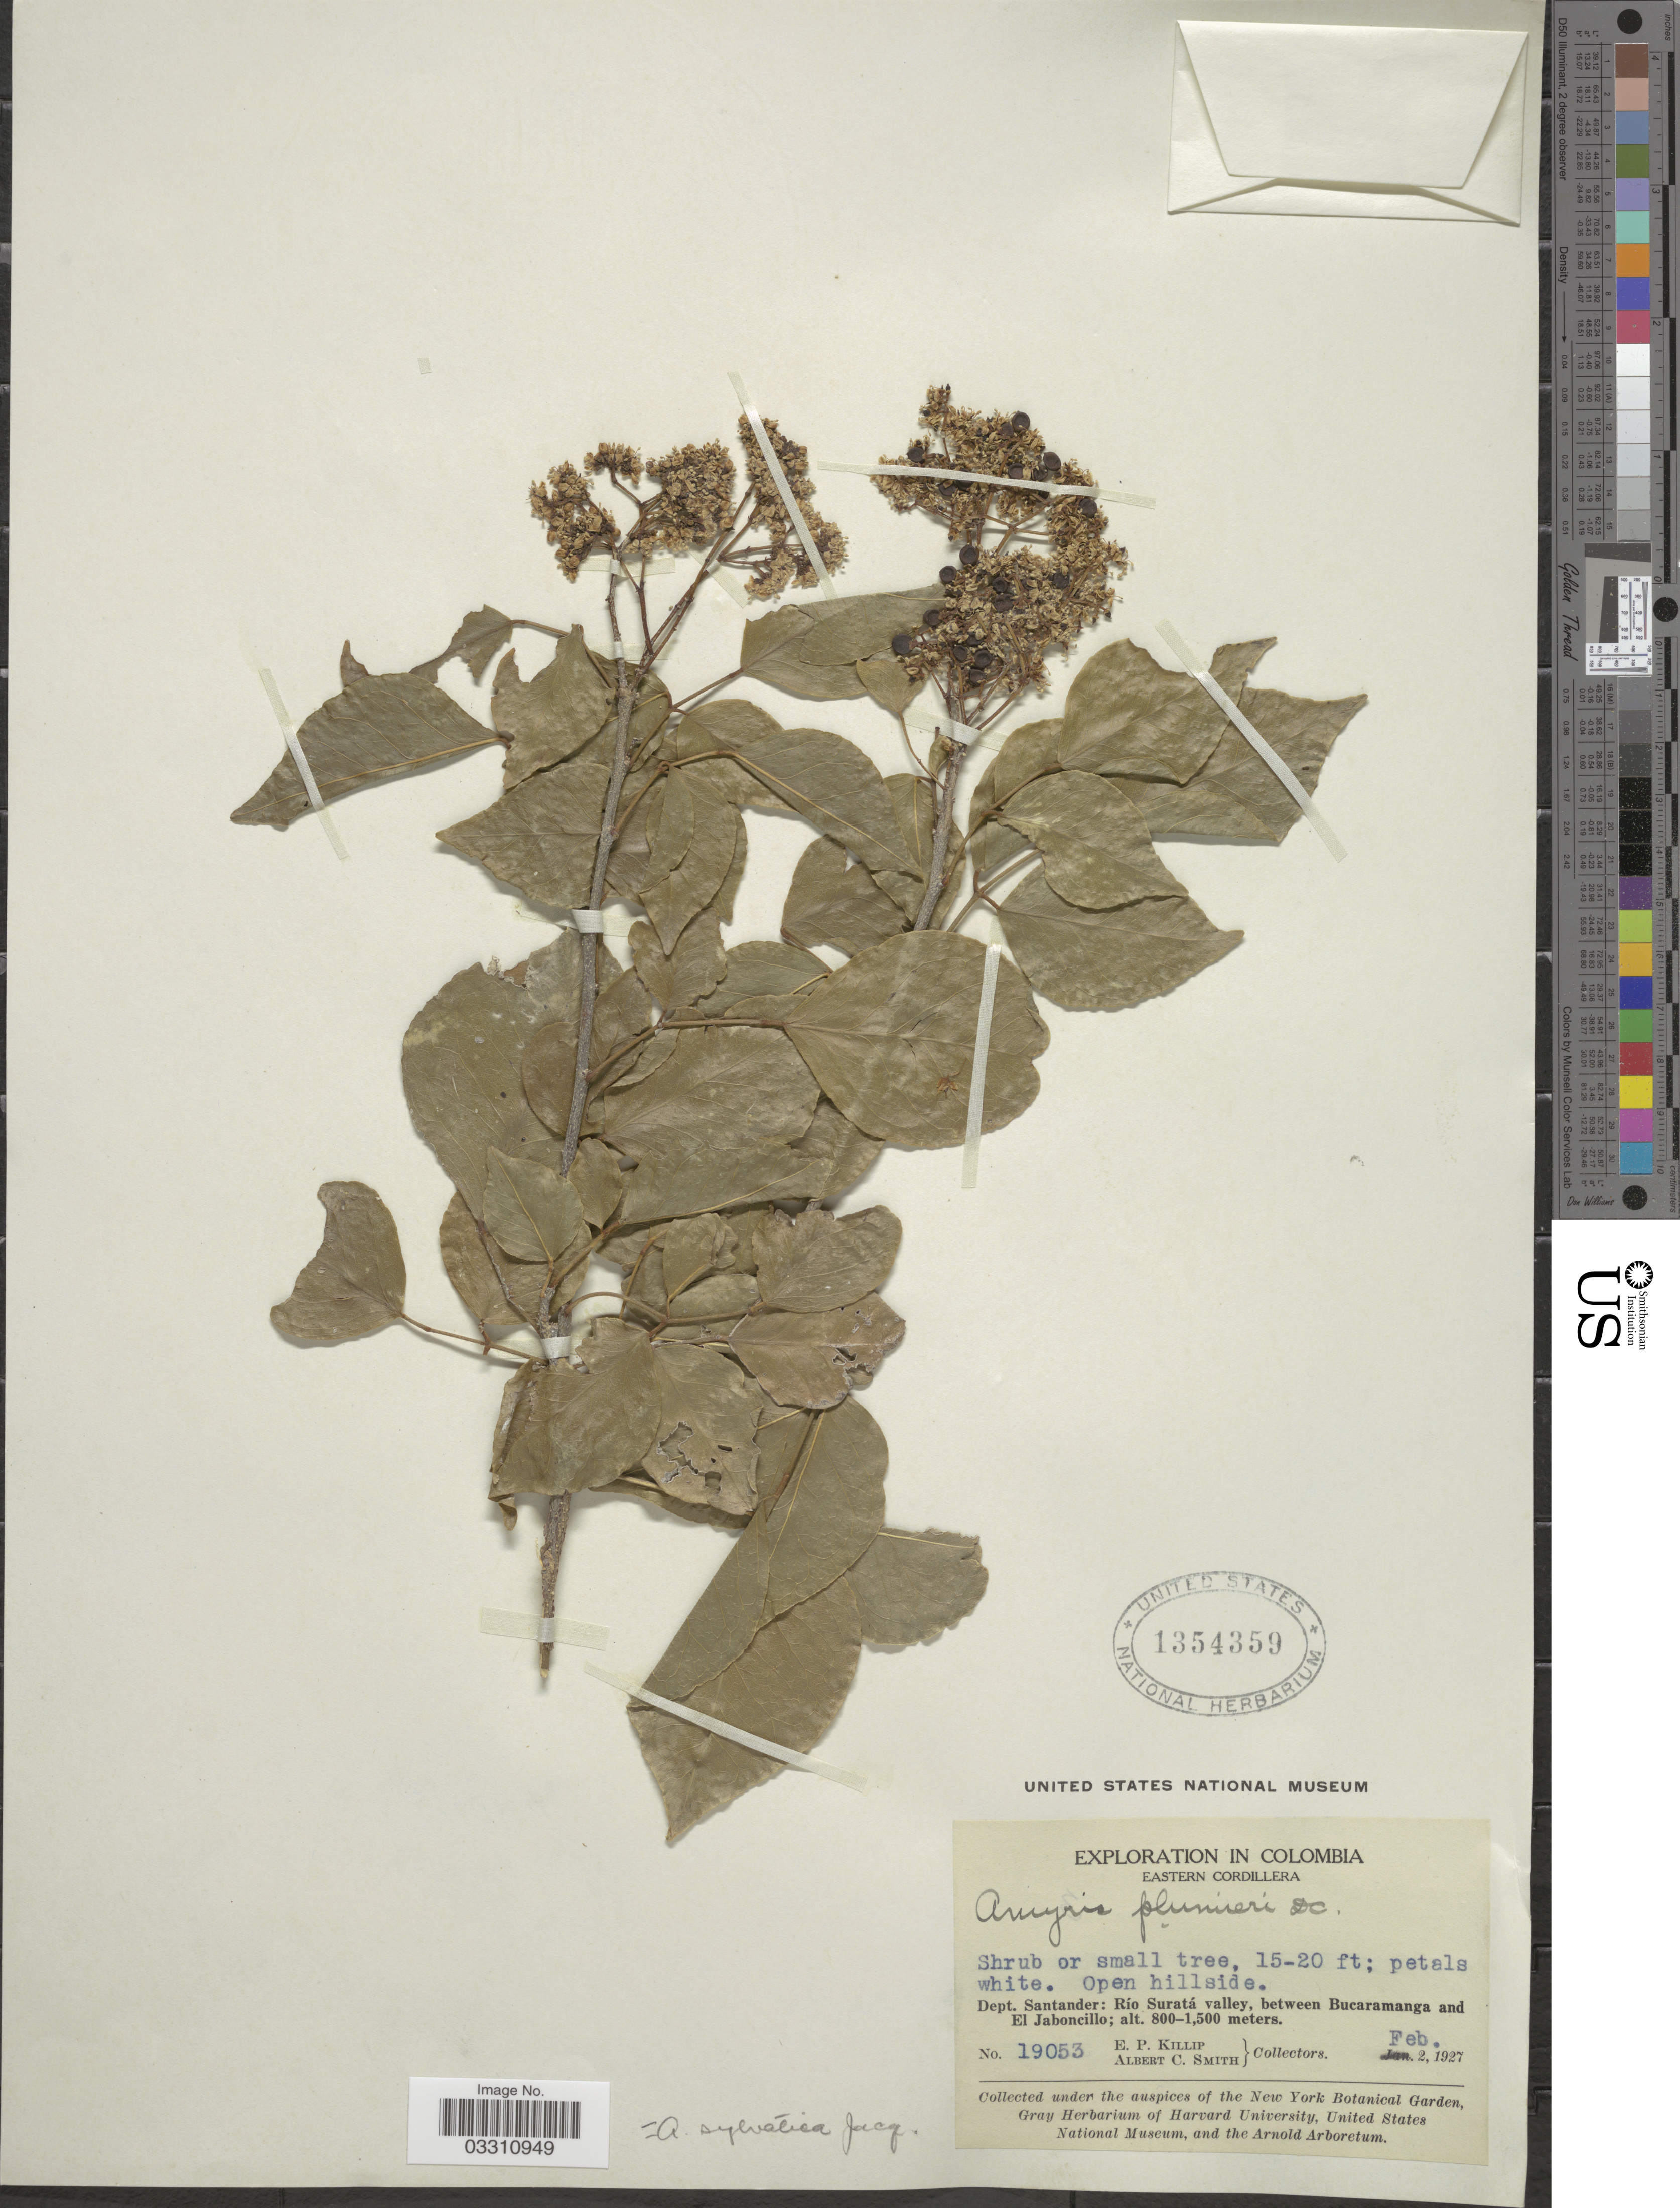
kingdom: Plantae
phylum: Tracheophyta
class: Magnoliopsida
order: Sapindales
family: Rutaceae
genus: Amyris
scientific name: Amyris sylvatica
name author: Jacq.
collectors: E. P. Killip & A. C. Smith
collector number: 19053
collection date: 1927-02-02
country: Colombia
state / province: Santander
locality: Eastern Cordillera, Dept. Santander: Río Suratá valley, between Bucaramanga and El Jaboncillo.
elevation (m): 800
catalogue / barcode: US 1354359